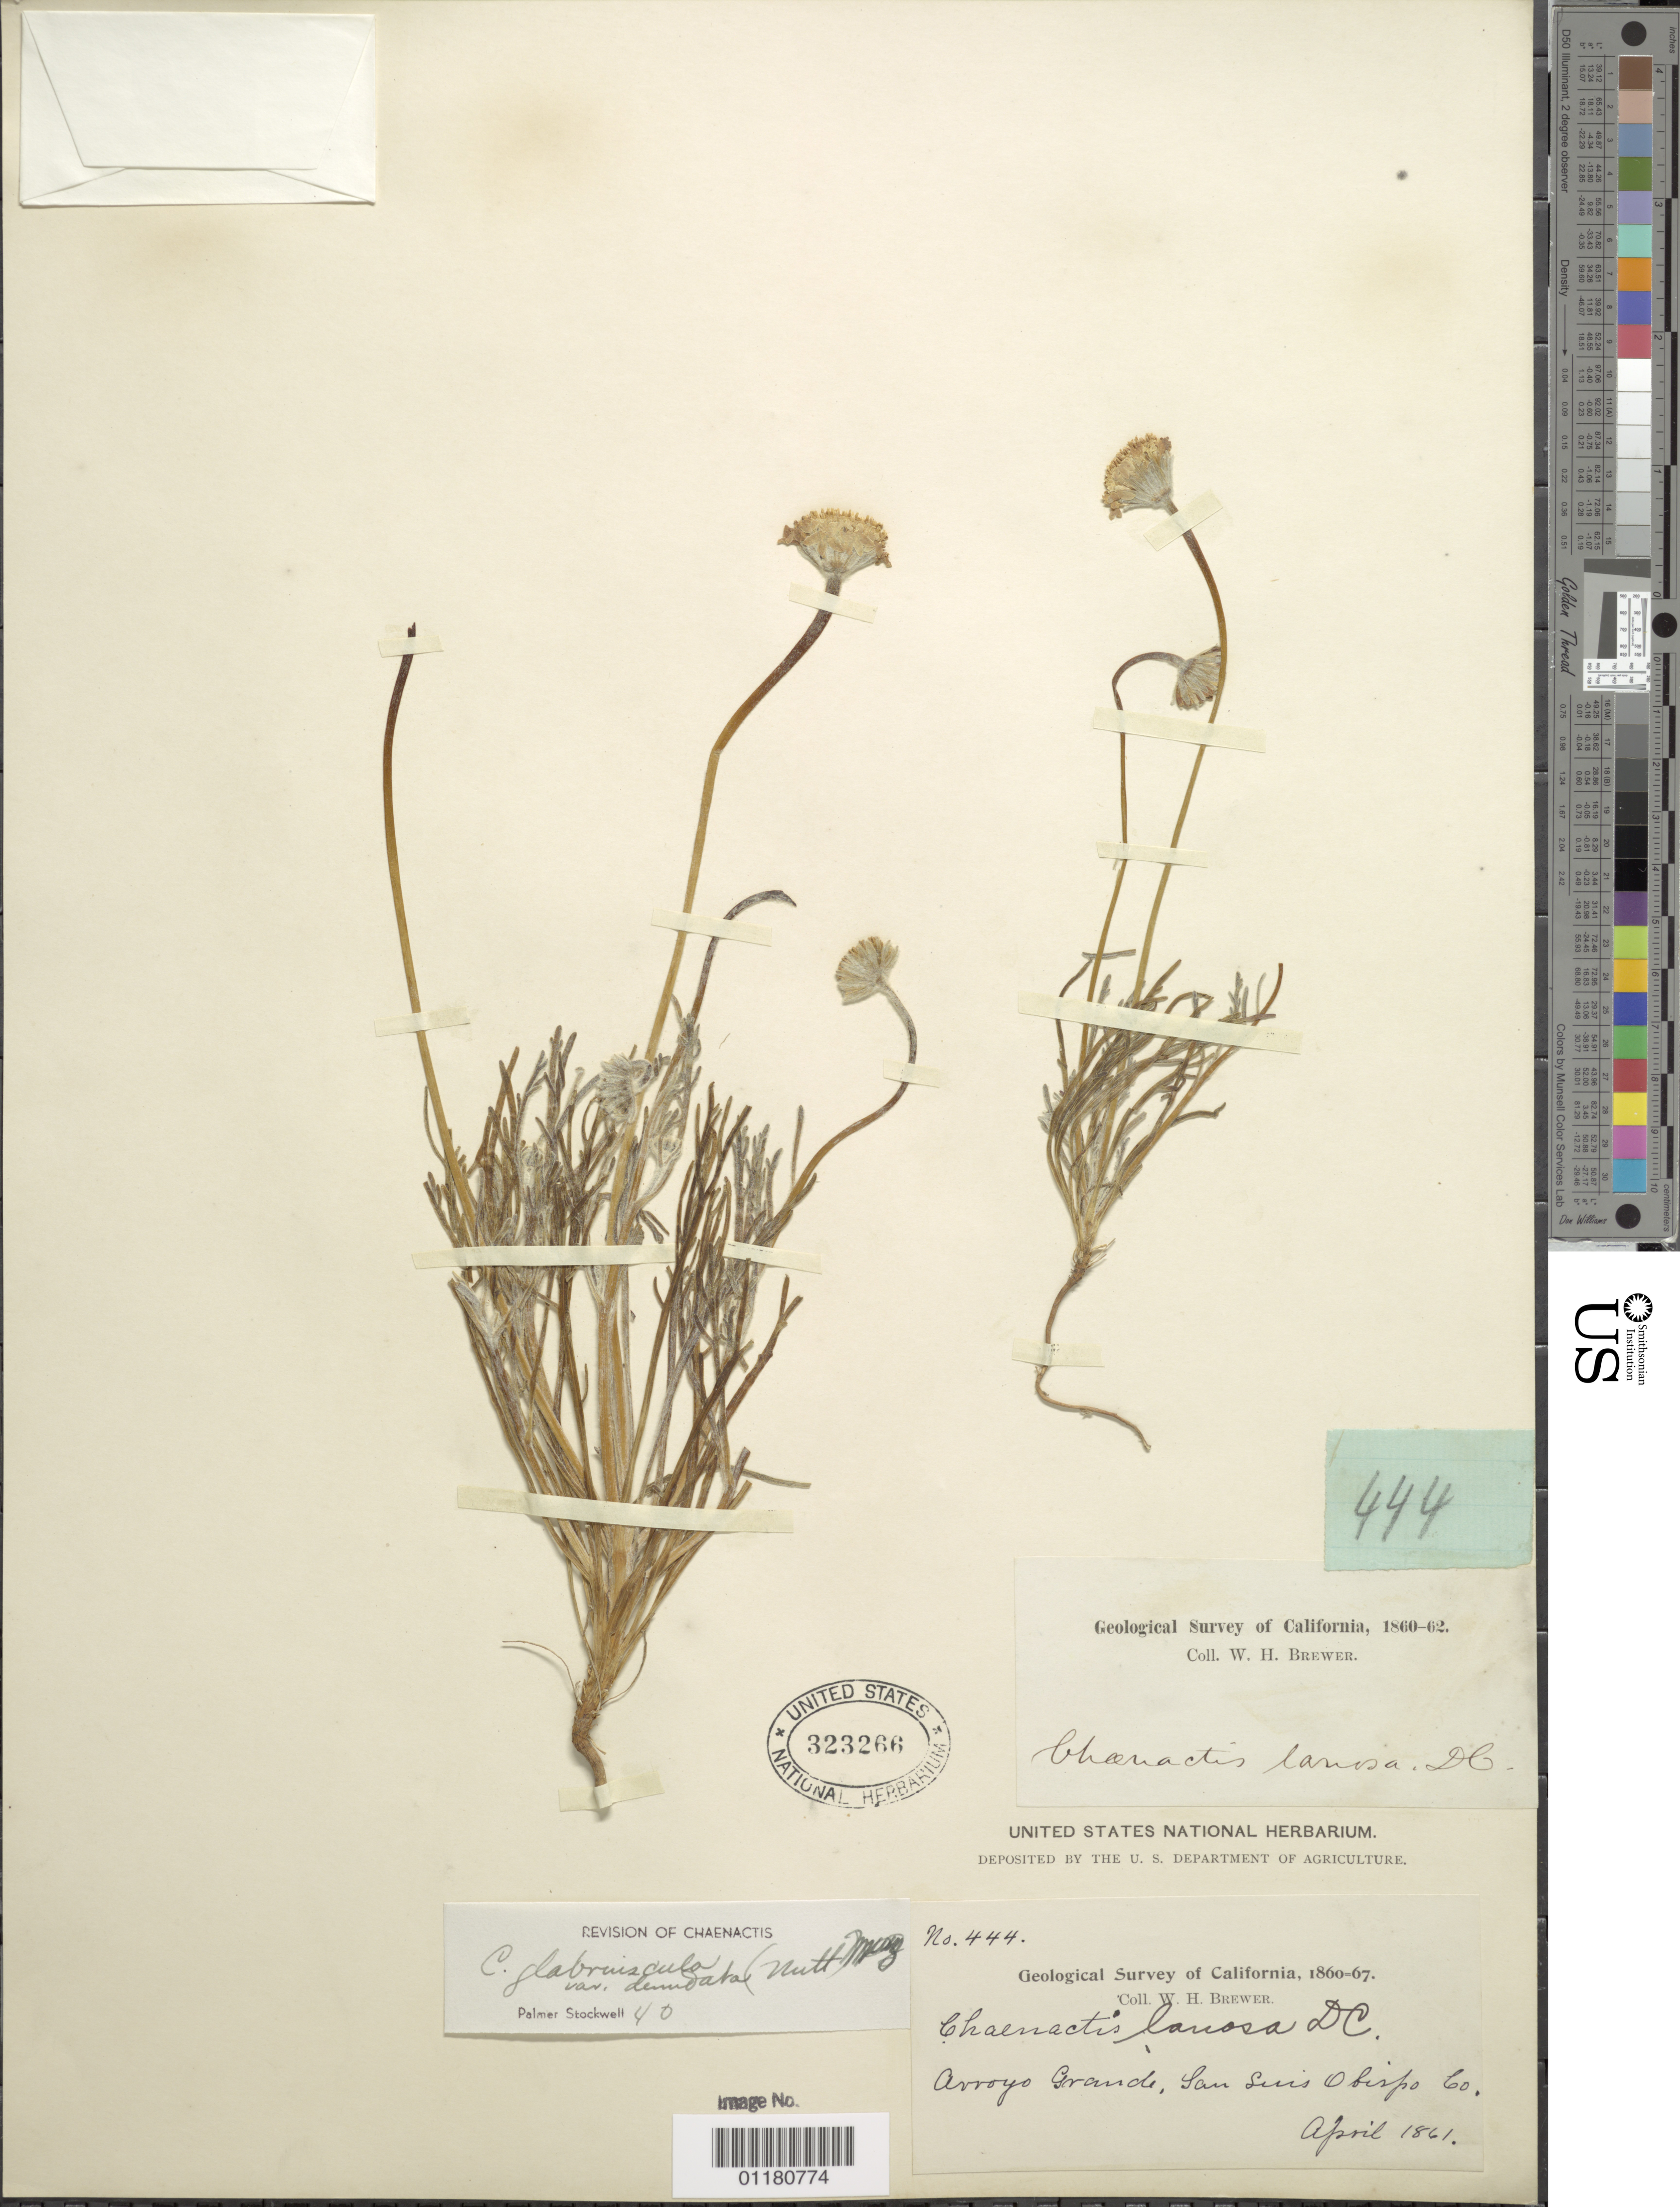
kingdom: Plantae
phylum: Tracheophyta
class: Magnoliopsida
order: Asterales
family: Asteraceae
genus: Chaenactis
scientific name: Chaenactis glabriuscula var. denudata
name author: (Nutt.) Munz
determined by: Stockwell, P.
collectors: W. H. Brewer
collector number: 444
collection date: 1861-04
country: United States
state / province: California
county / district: San Luis Obispo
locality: Arroyo Grande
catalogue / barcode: US 323266